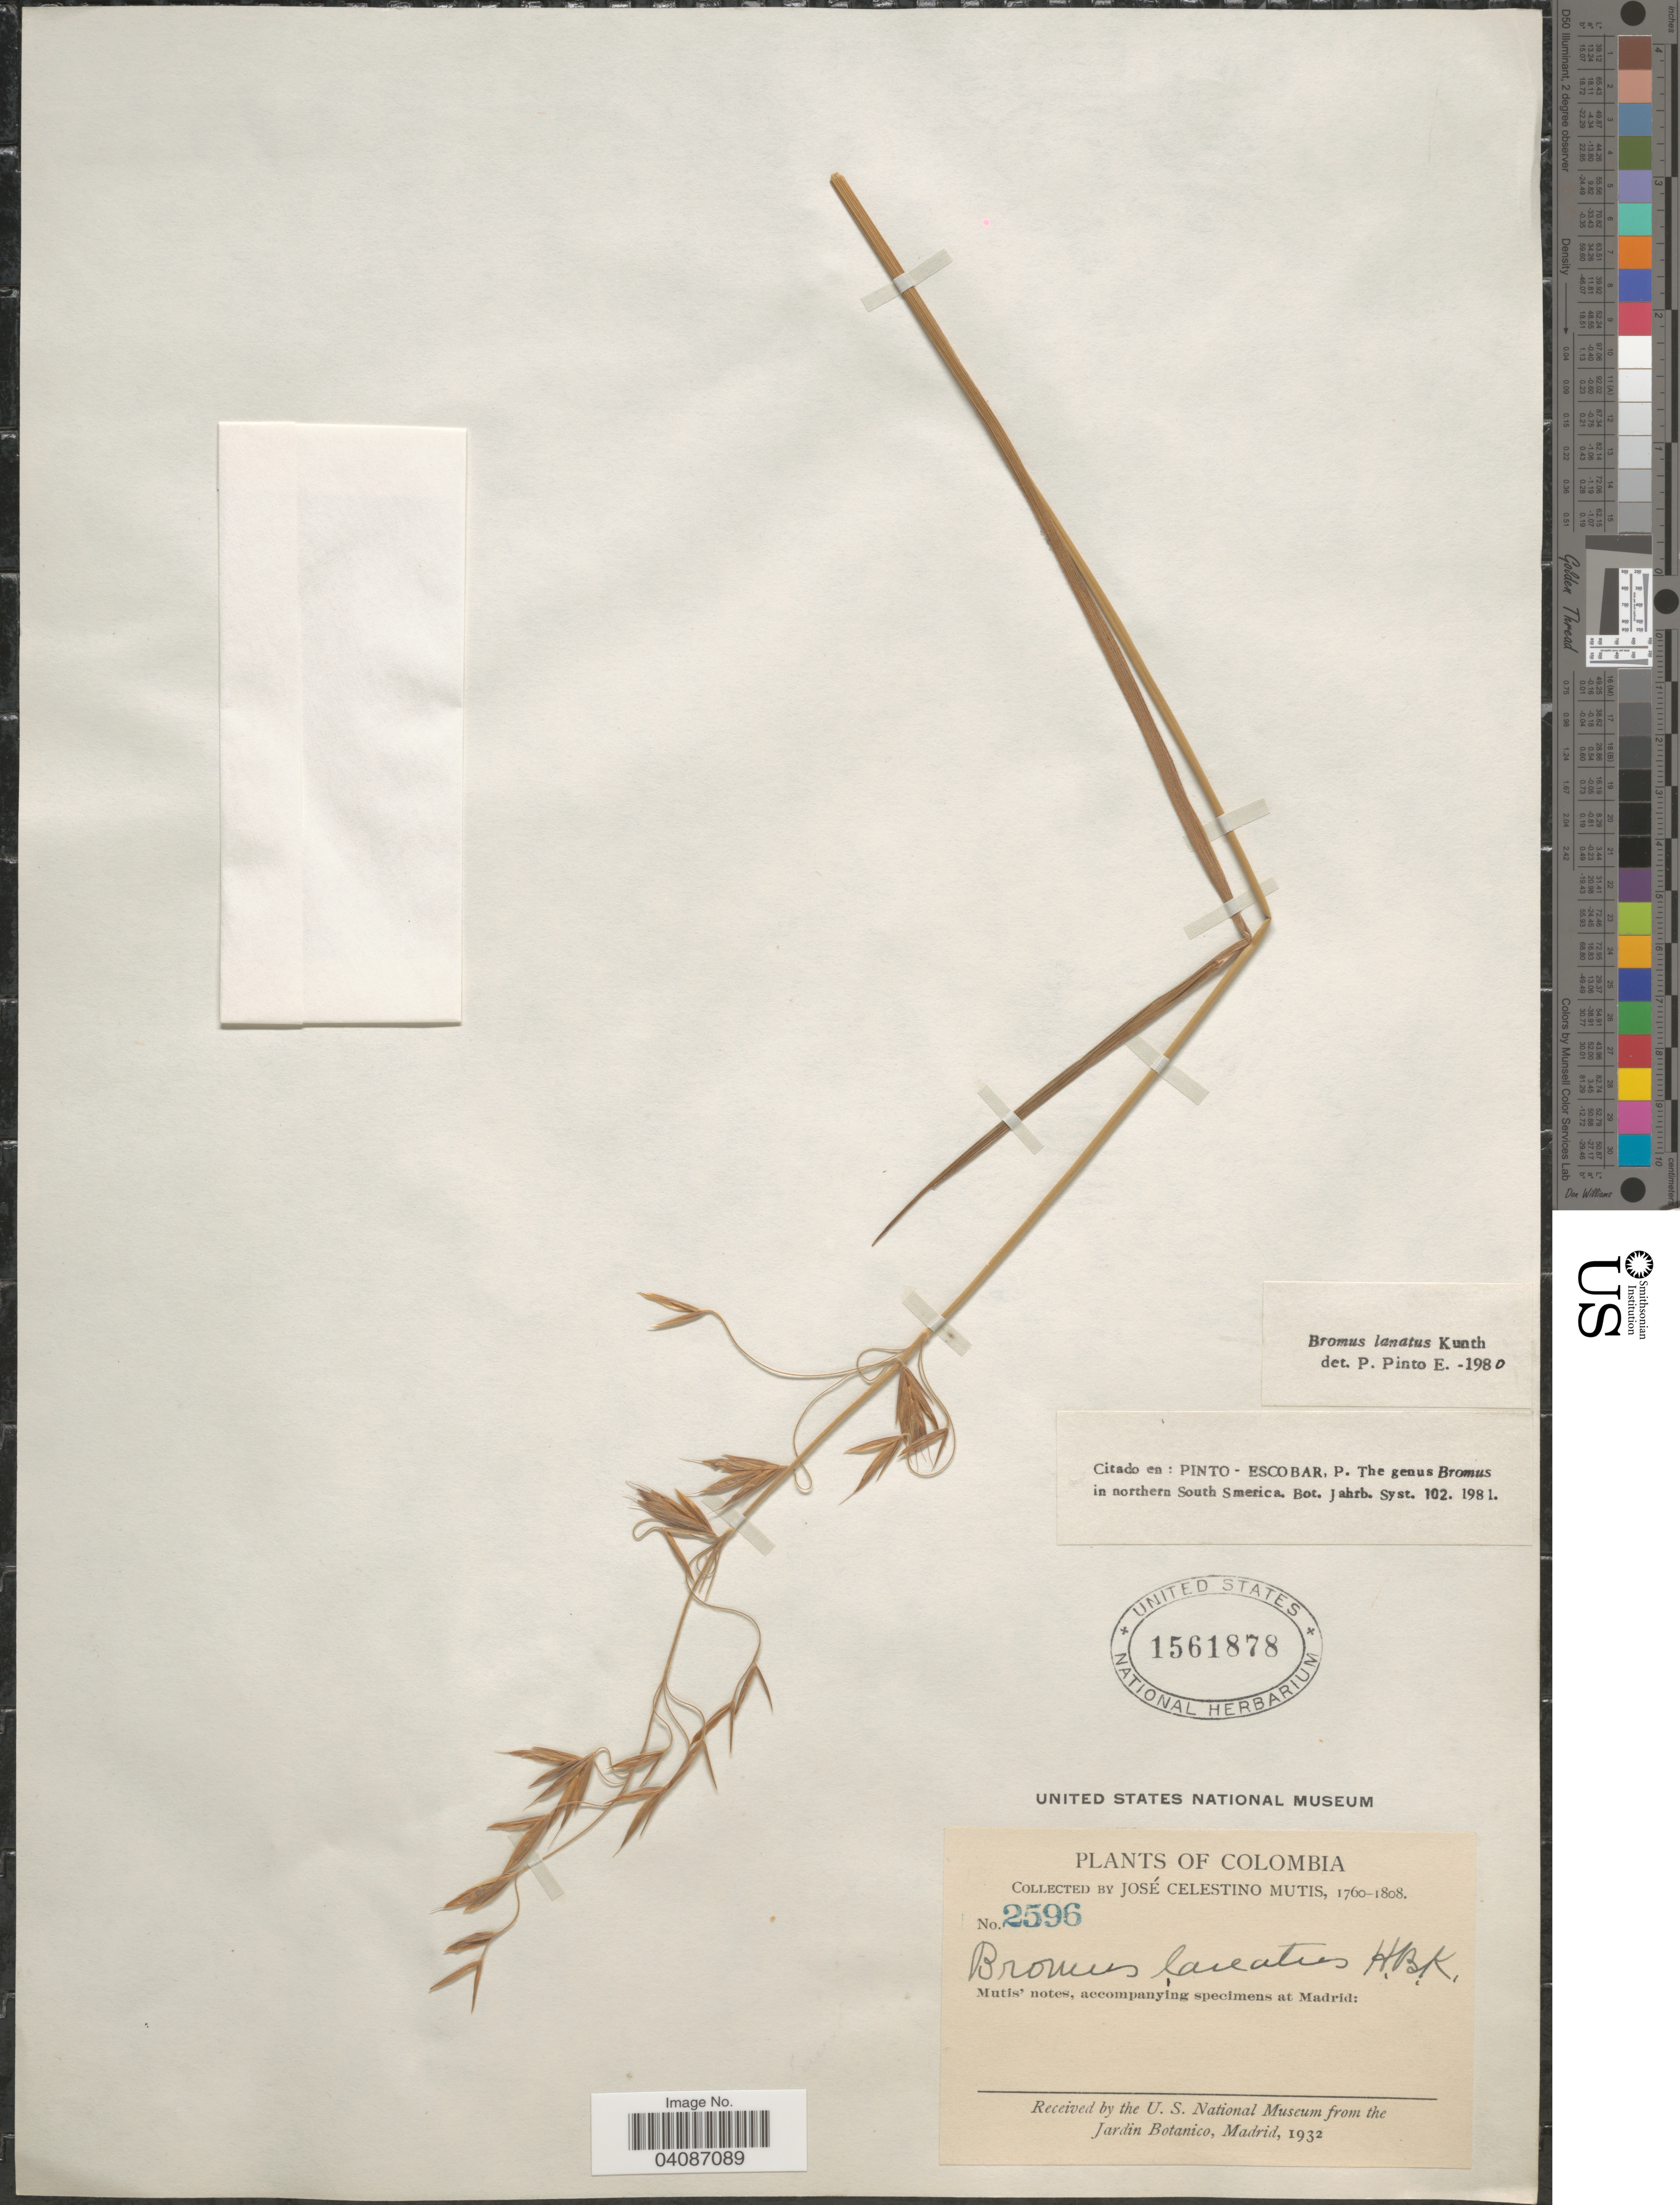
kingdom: Plantae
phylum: Tracheophyta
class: Liliopsida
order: Poales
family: Poaceae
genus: Bromus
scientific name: Bromus lanatus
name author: Kunth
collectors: J. C. B. Mutis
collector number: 2596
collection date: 1760/1808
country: Colombia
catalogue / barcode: US 1561878